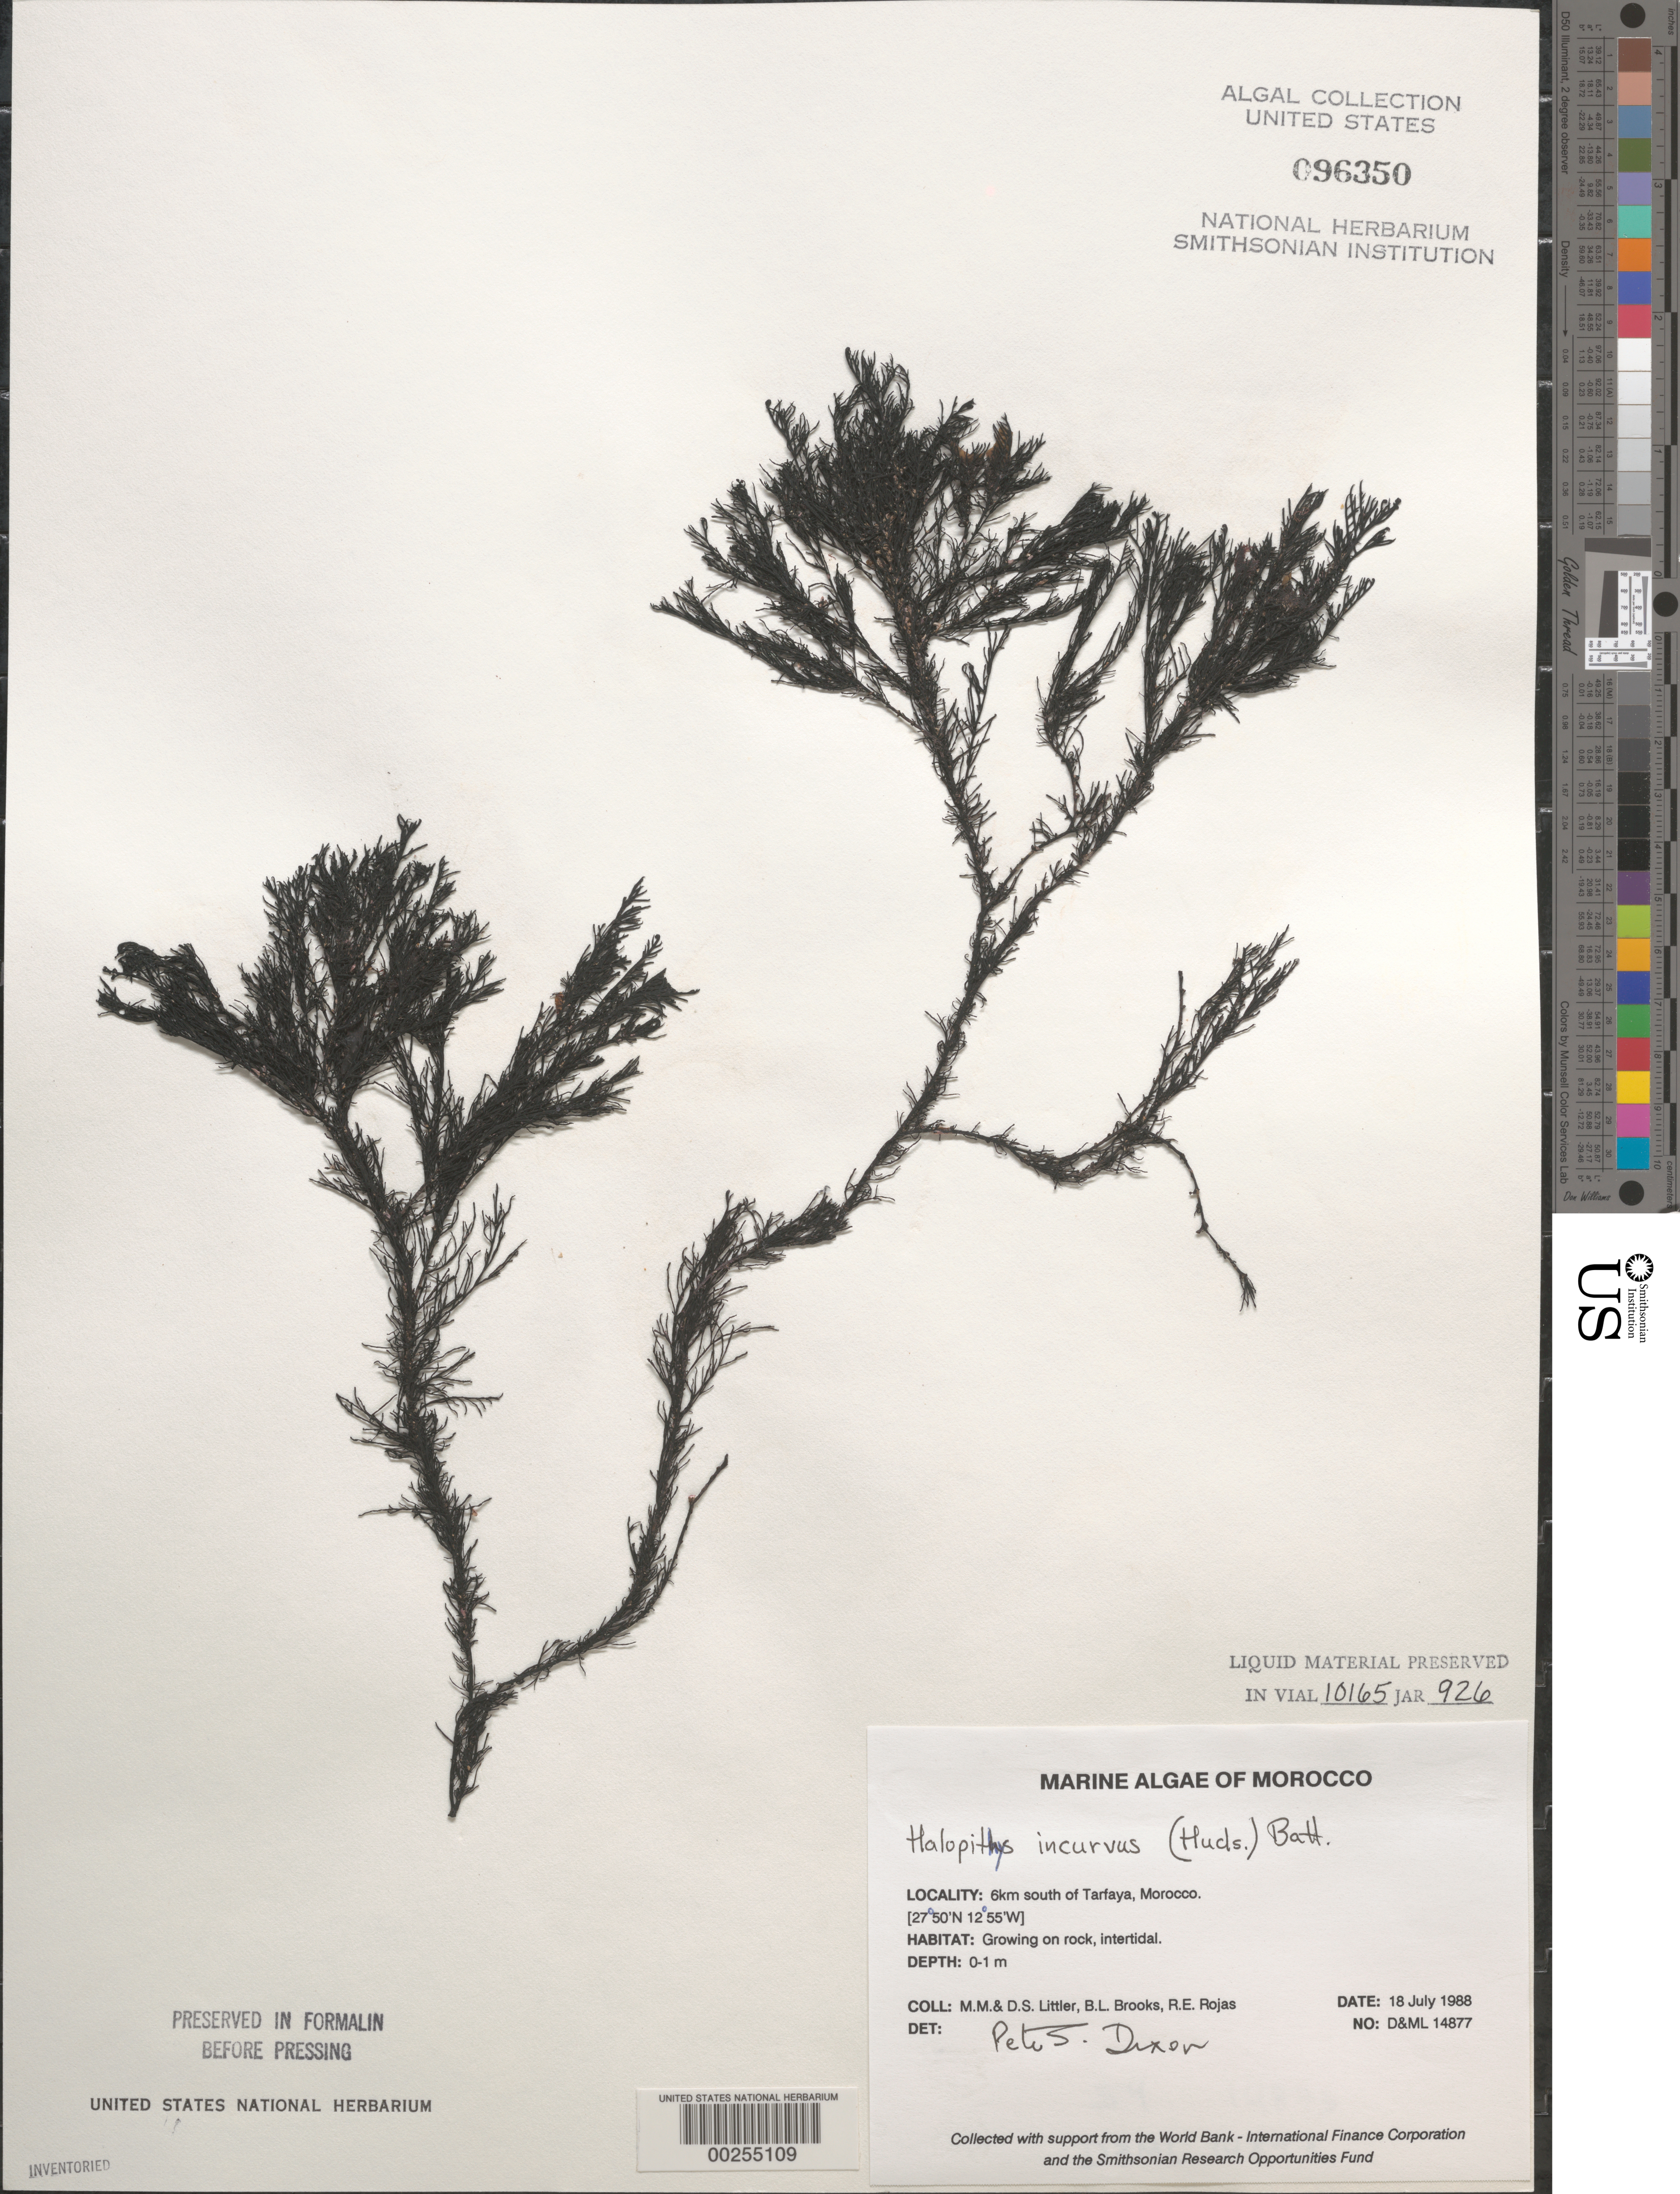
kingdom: Plantae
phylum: Rhodophyta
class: Florideophyceae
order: Ceramiales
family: Rhodomelaceae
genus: Halopithys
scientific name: Halopithys incurvus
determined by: Dixon, P. S.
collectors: M. M. Littler, D. S. Littler, B. Brooks & R. Rojas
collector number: D&ML 14877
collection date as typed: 18 Jul 1988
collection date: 1988-07-18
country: Morocco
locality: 6 km south of Tarfaya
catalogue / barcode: US 96350